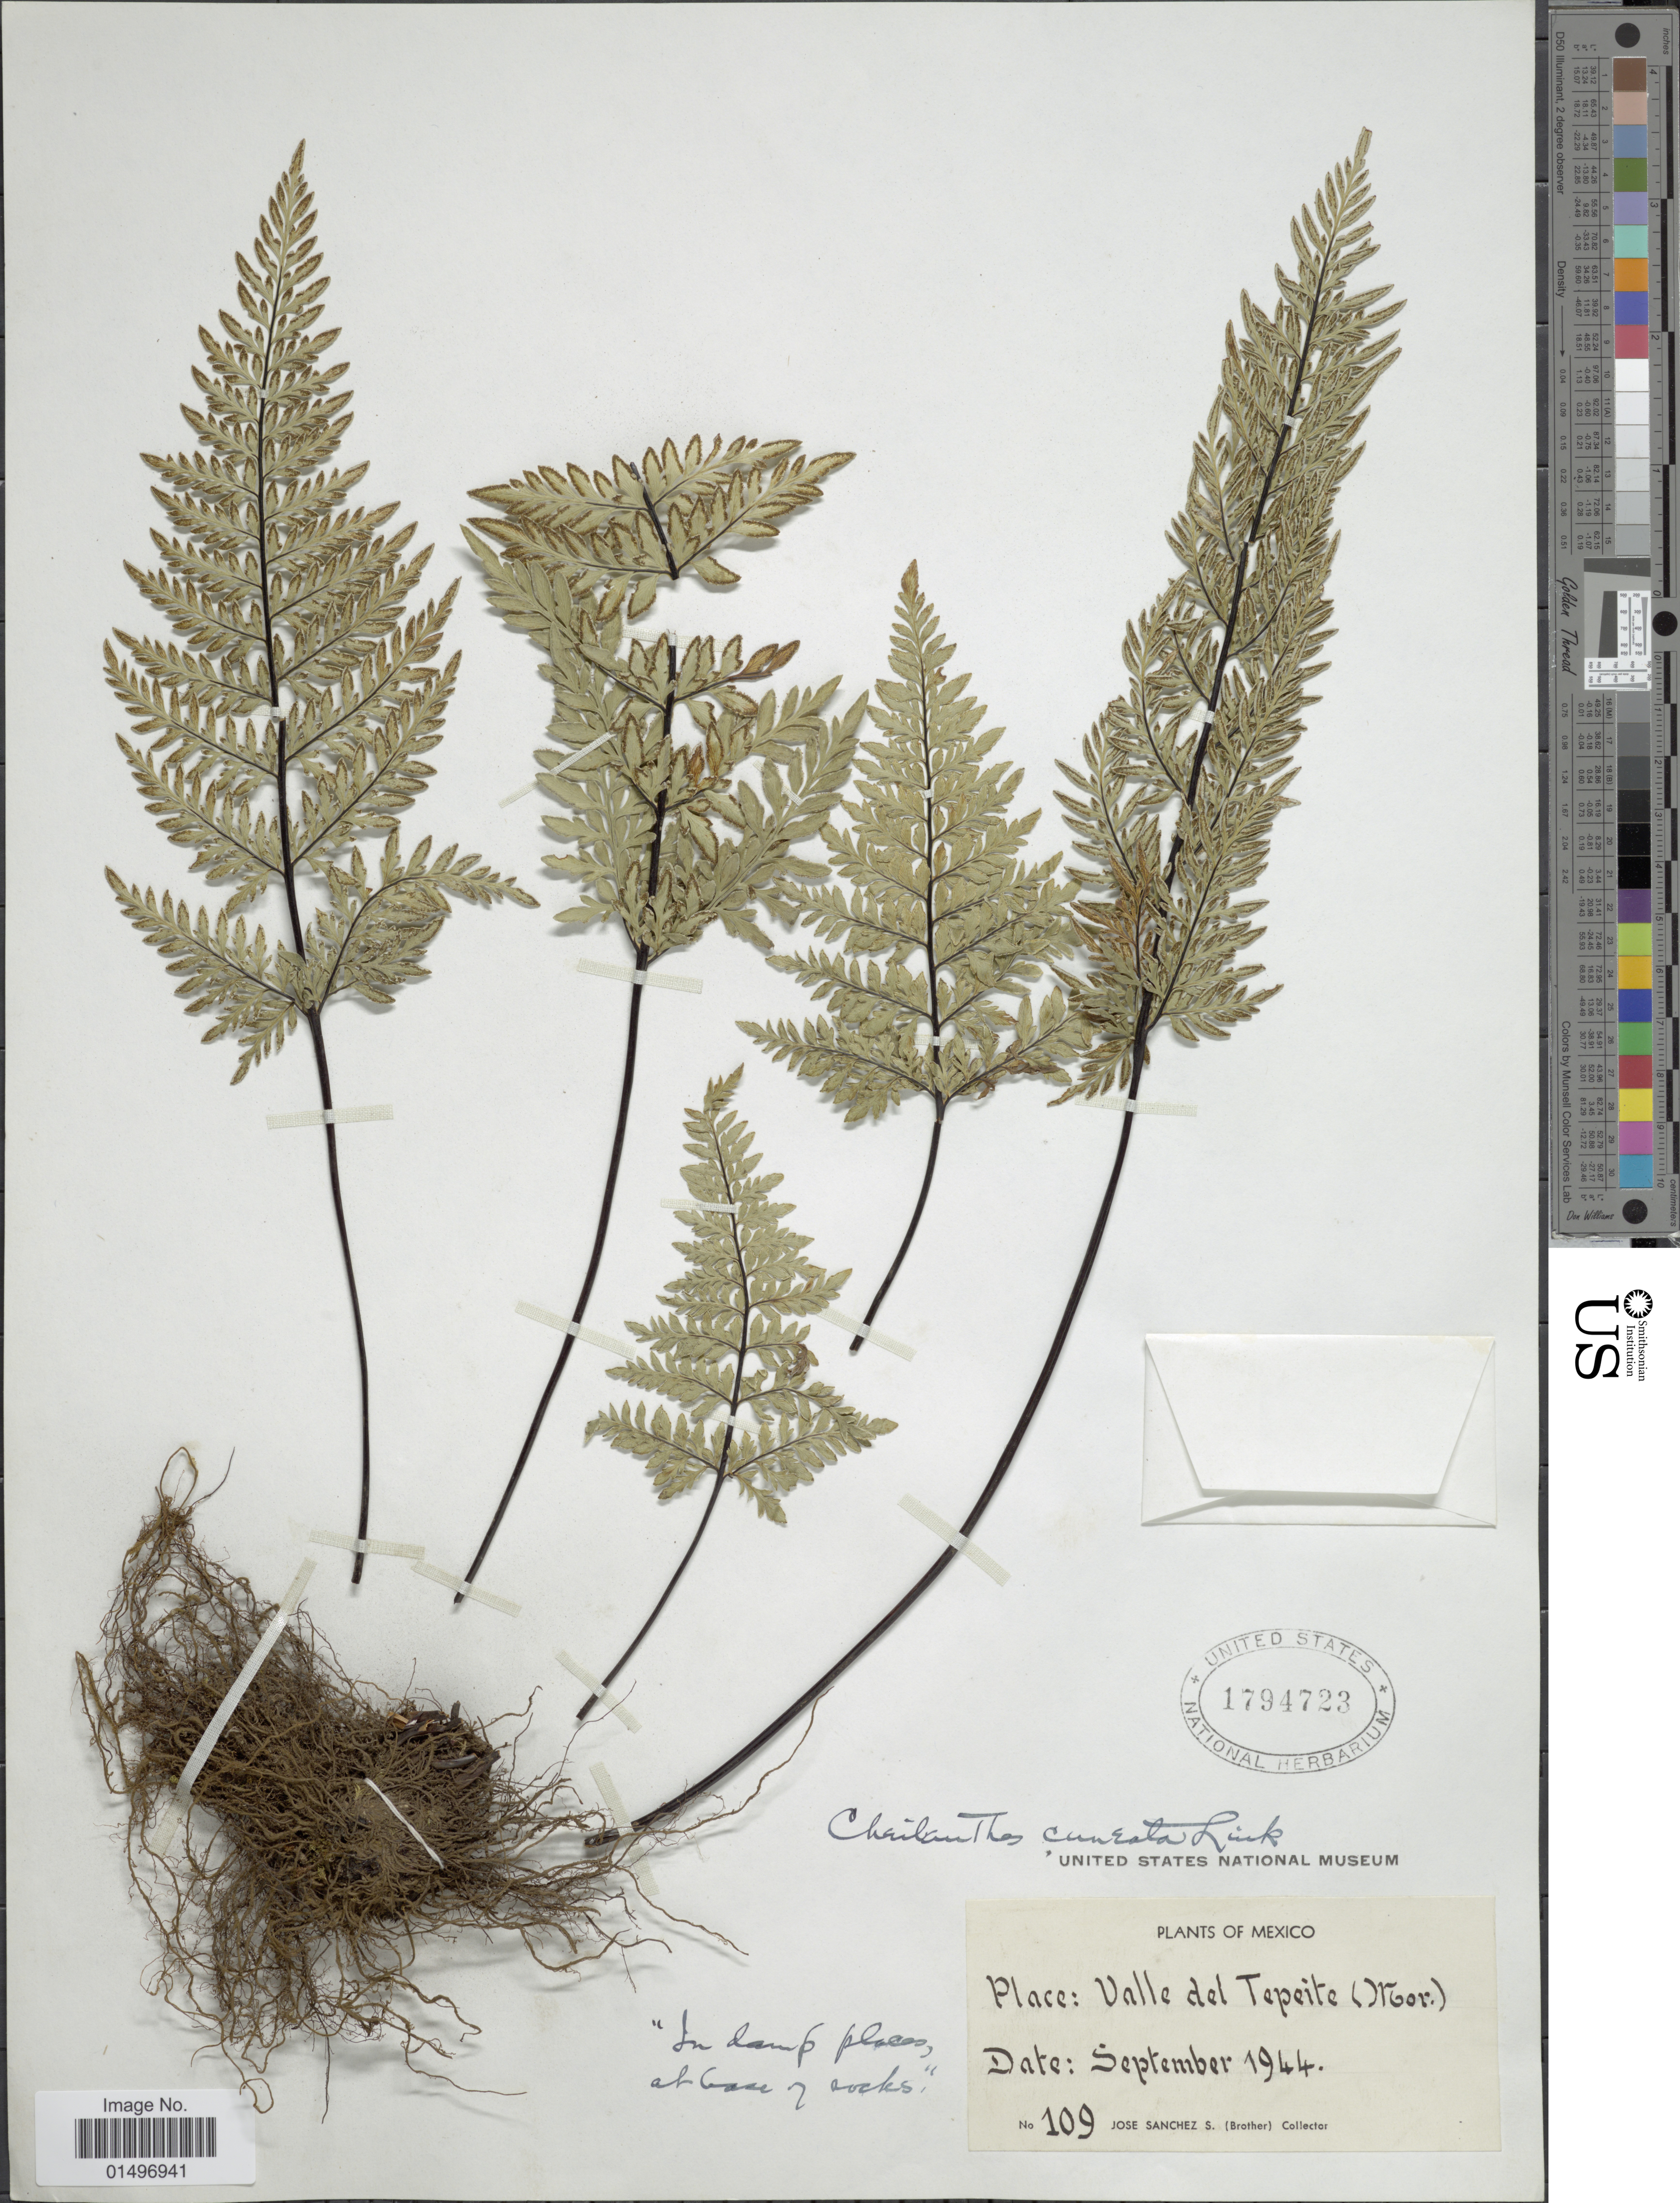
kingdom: Plantae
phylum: Tracheophyta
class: Polypodiopsida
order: Polypodiales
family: Pteridaceae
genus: Gaga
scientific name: Gaga chaerophylla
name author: (Mart. & Ikonn.-Gal.) Fay W. Li & Windham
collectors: J. Sanchez S.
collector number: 109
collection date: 1944-09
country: Mexico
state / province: Morelos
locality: Mexico, Valle del Tepeite (Mor).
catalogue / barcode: US 1794723